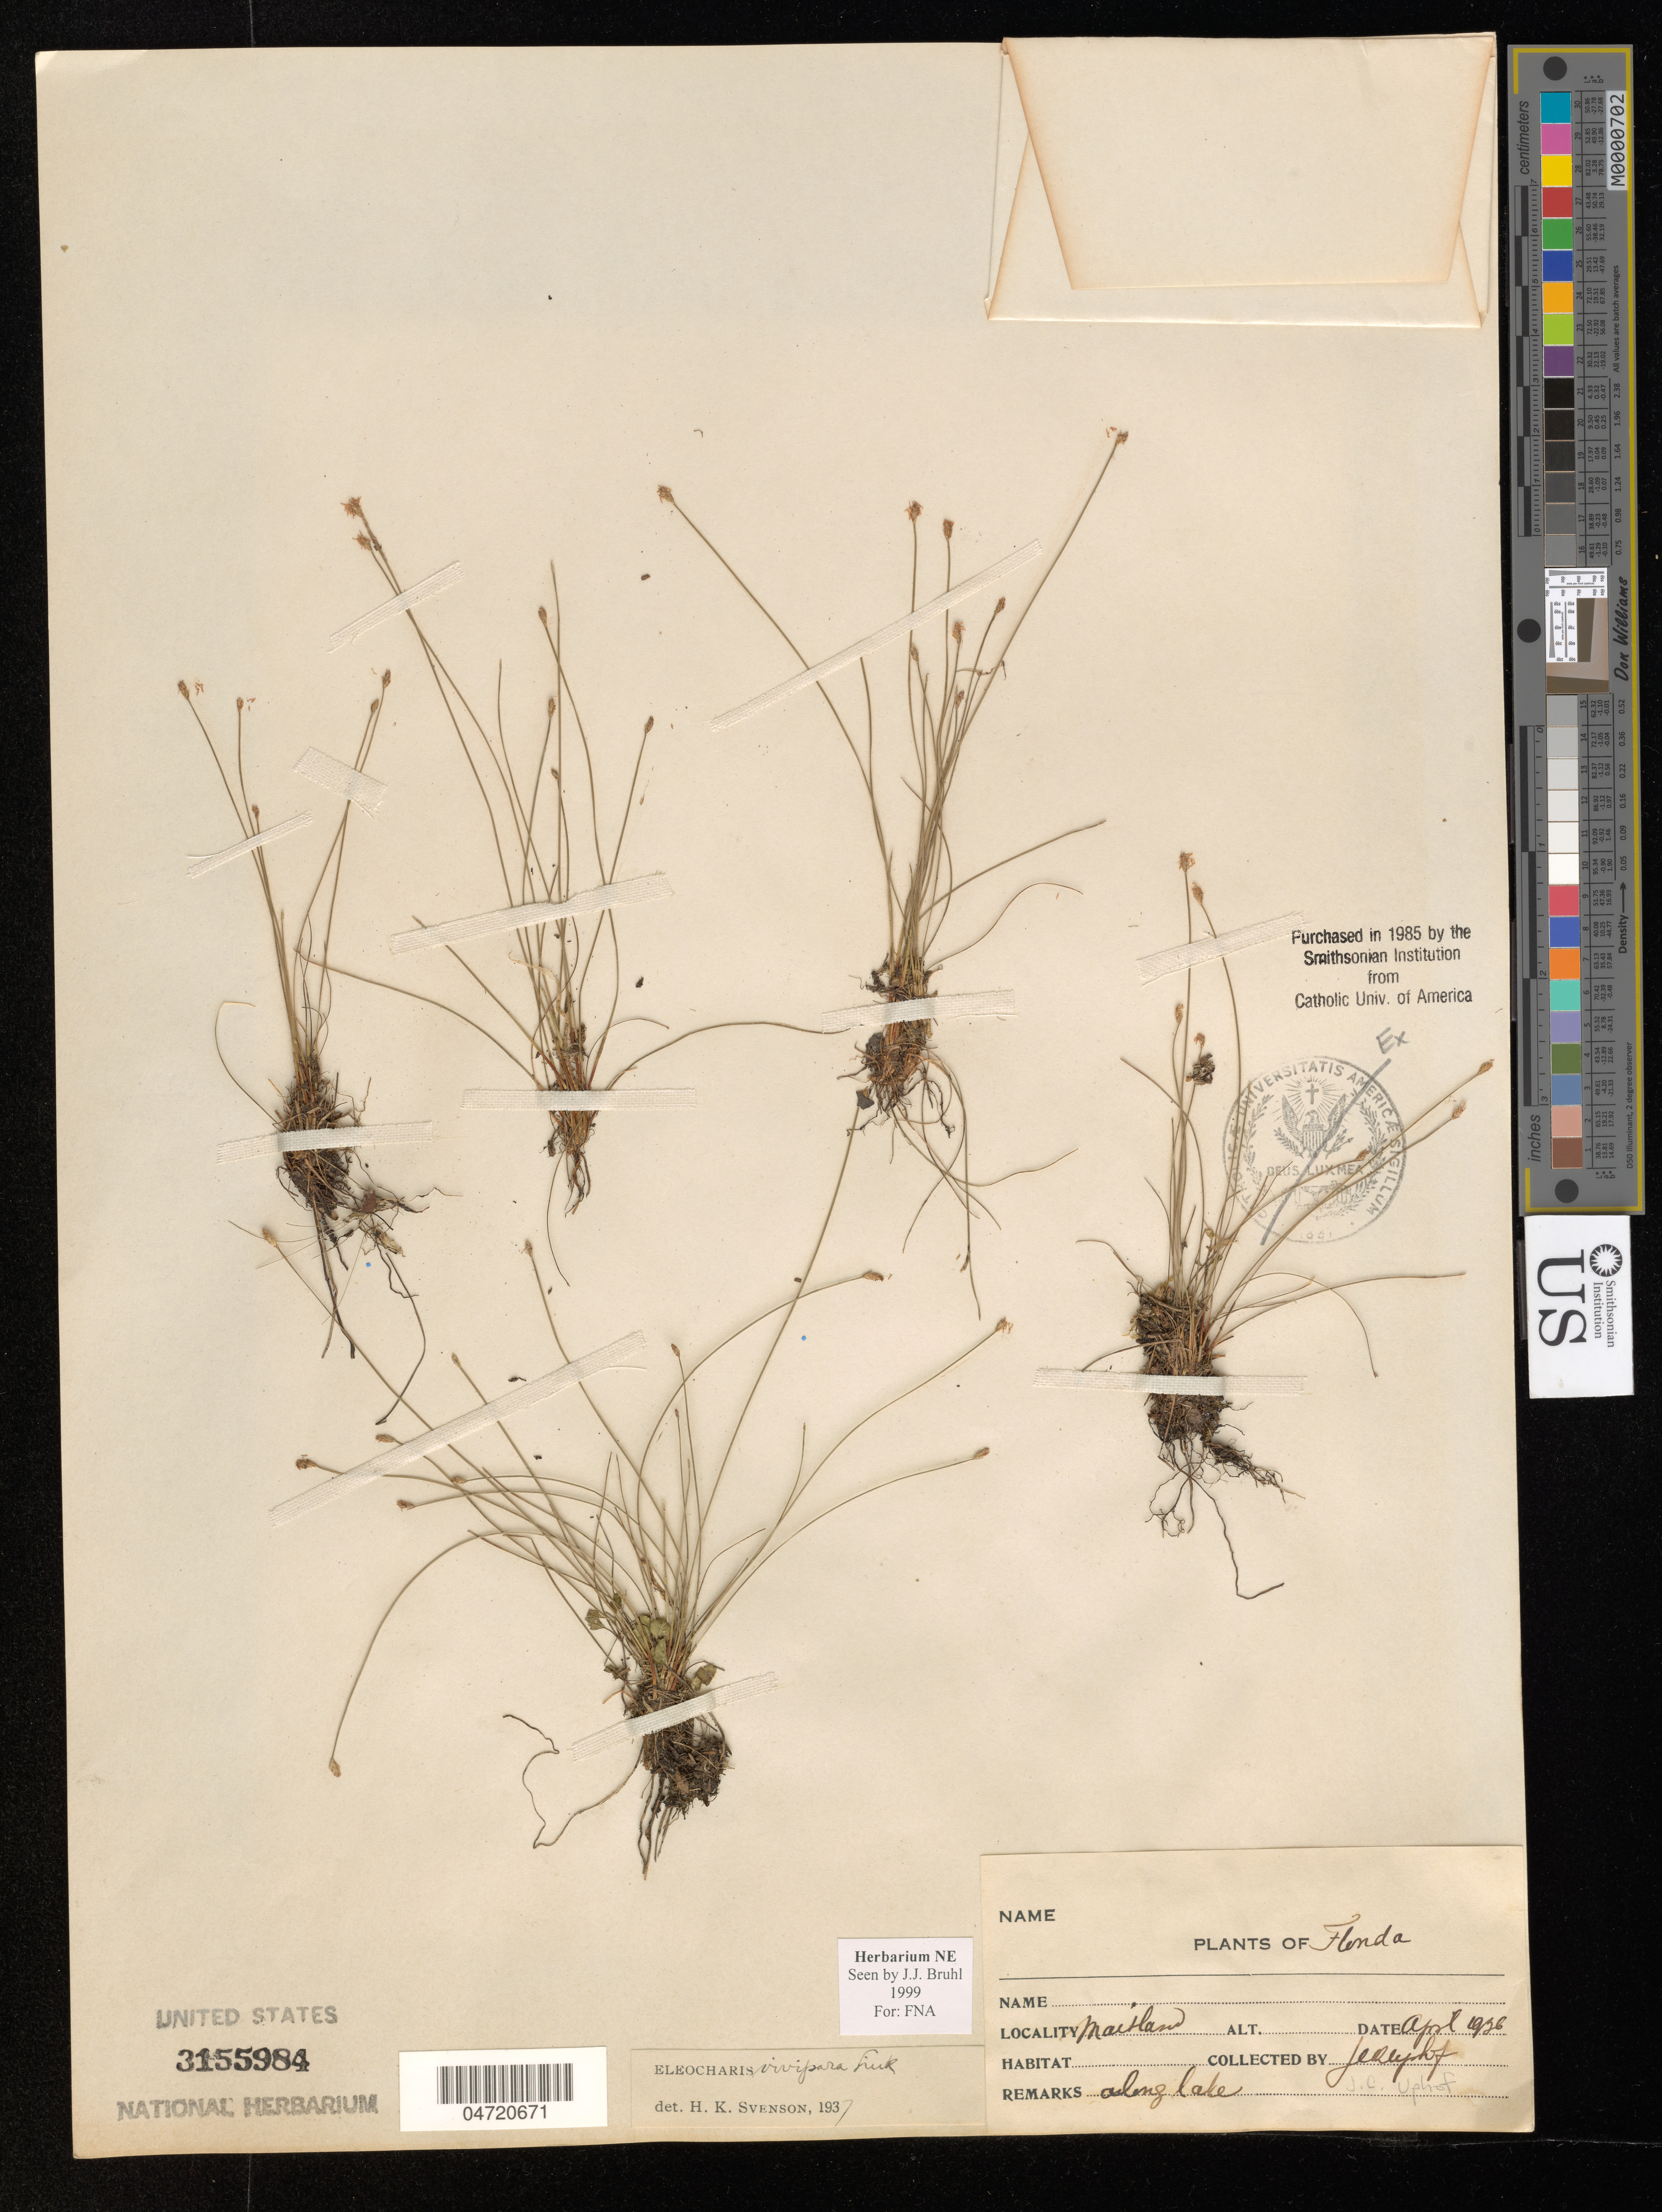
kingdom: Plantae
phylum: Tracheophyta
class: Liliopsida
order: Poales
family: Cyperaceae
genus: Eleocharis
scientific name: Eleocharis vivipara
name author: Link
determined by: Bruhl, J. J., (NE), University of New England (AUSTRALIA)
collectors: J. C. T. Uphof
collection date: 1926-04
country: United States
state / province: Florida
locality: Maitland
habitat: Along lake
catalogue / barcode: US 3155984